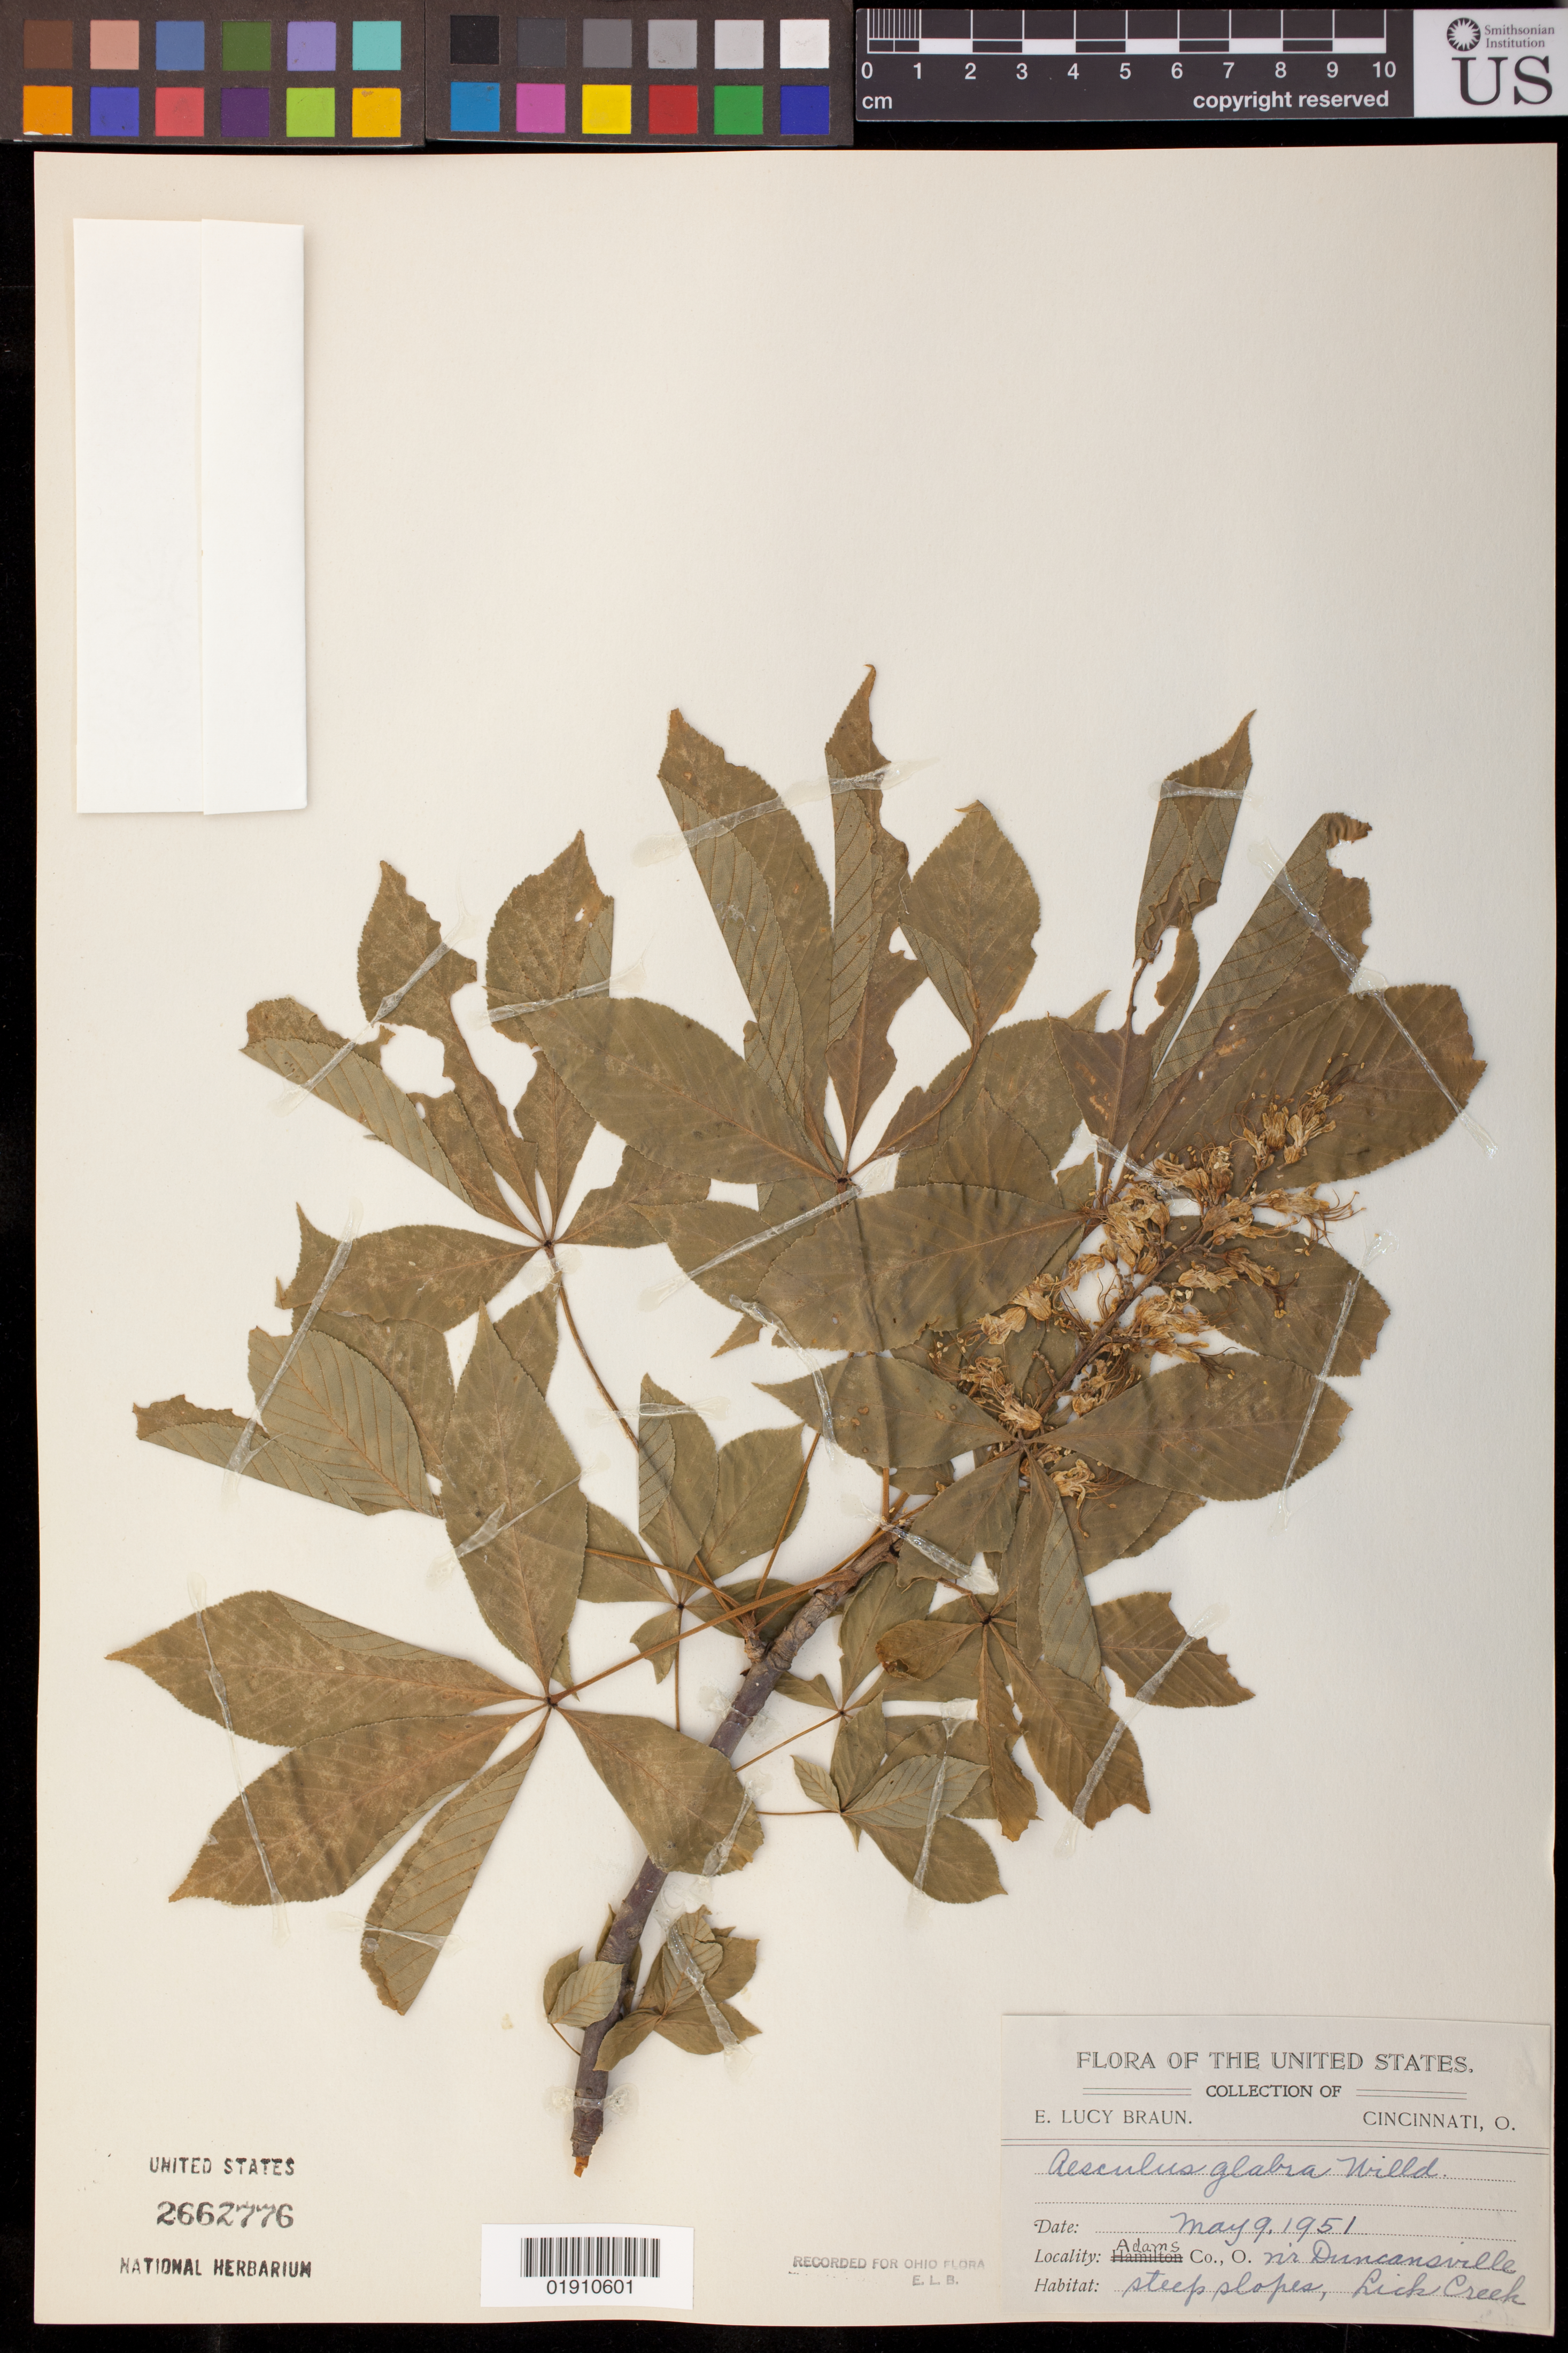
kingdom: Plantae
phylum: Tracheophyta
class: Magnoliopsida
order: Sapindales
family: Sapindaceae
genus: Aesculus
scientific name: Aesculus glabra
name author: Willd.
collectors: E. L. Braun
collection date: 1951-05-09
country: United States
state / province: Ohio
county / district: Adams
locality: Duncansville; Steep slopes, Lick Creek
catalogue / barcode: US 2662776